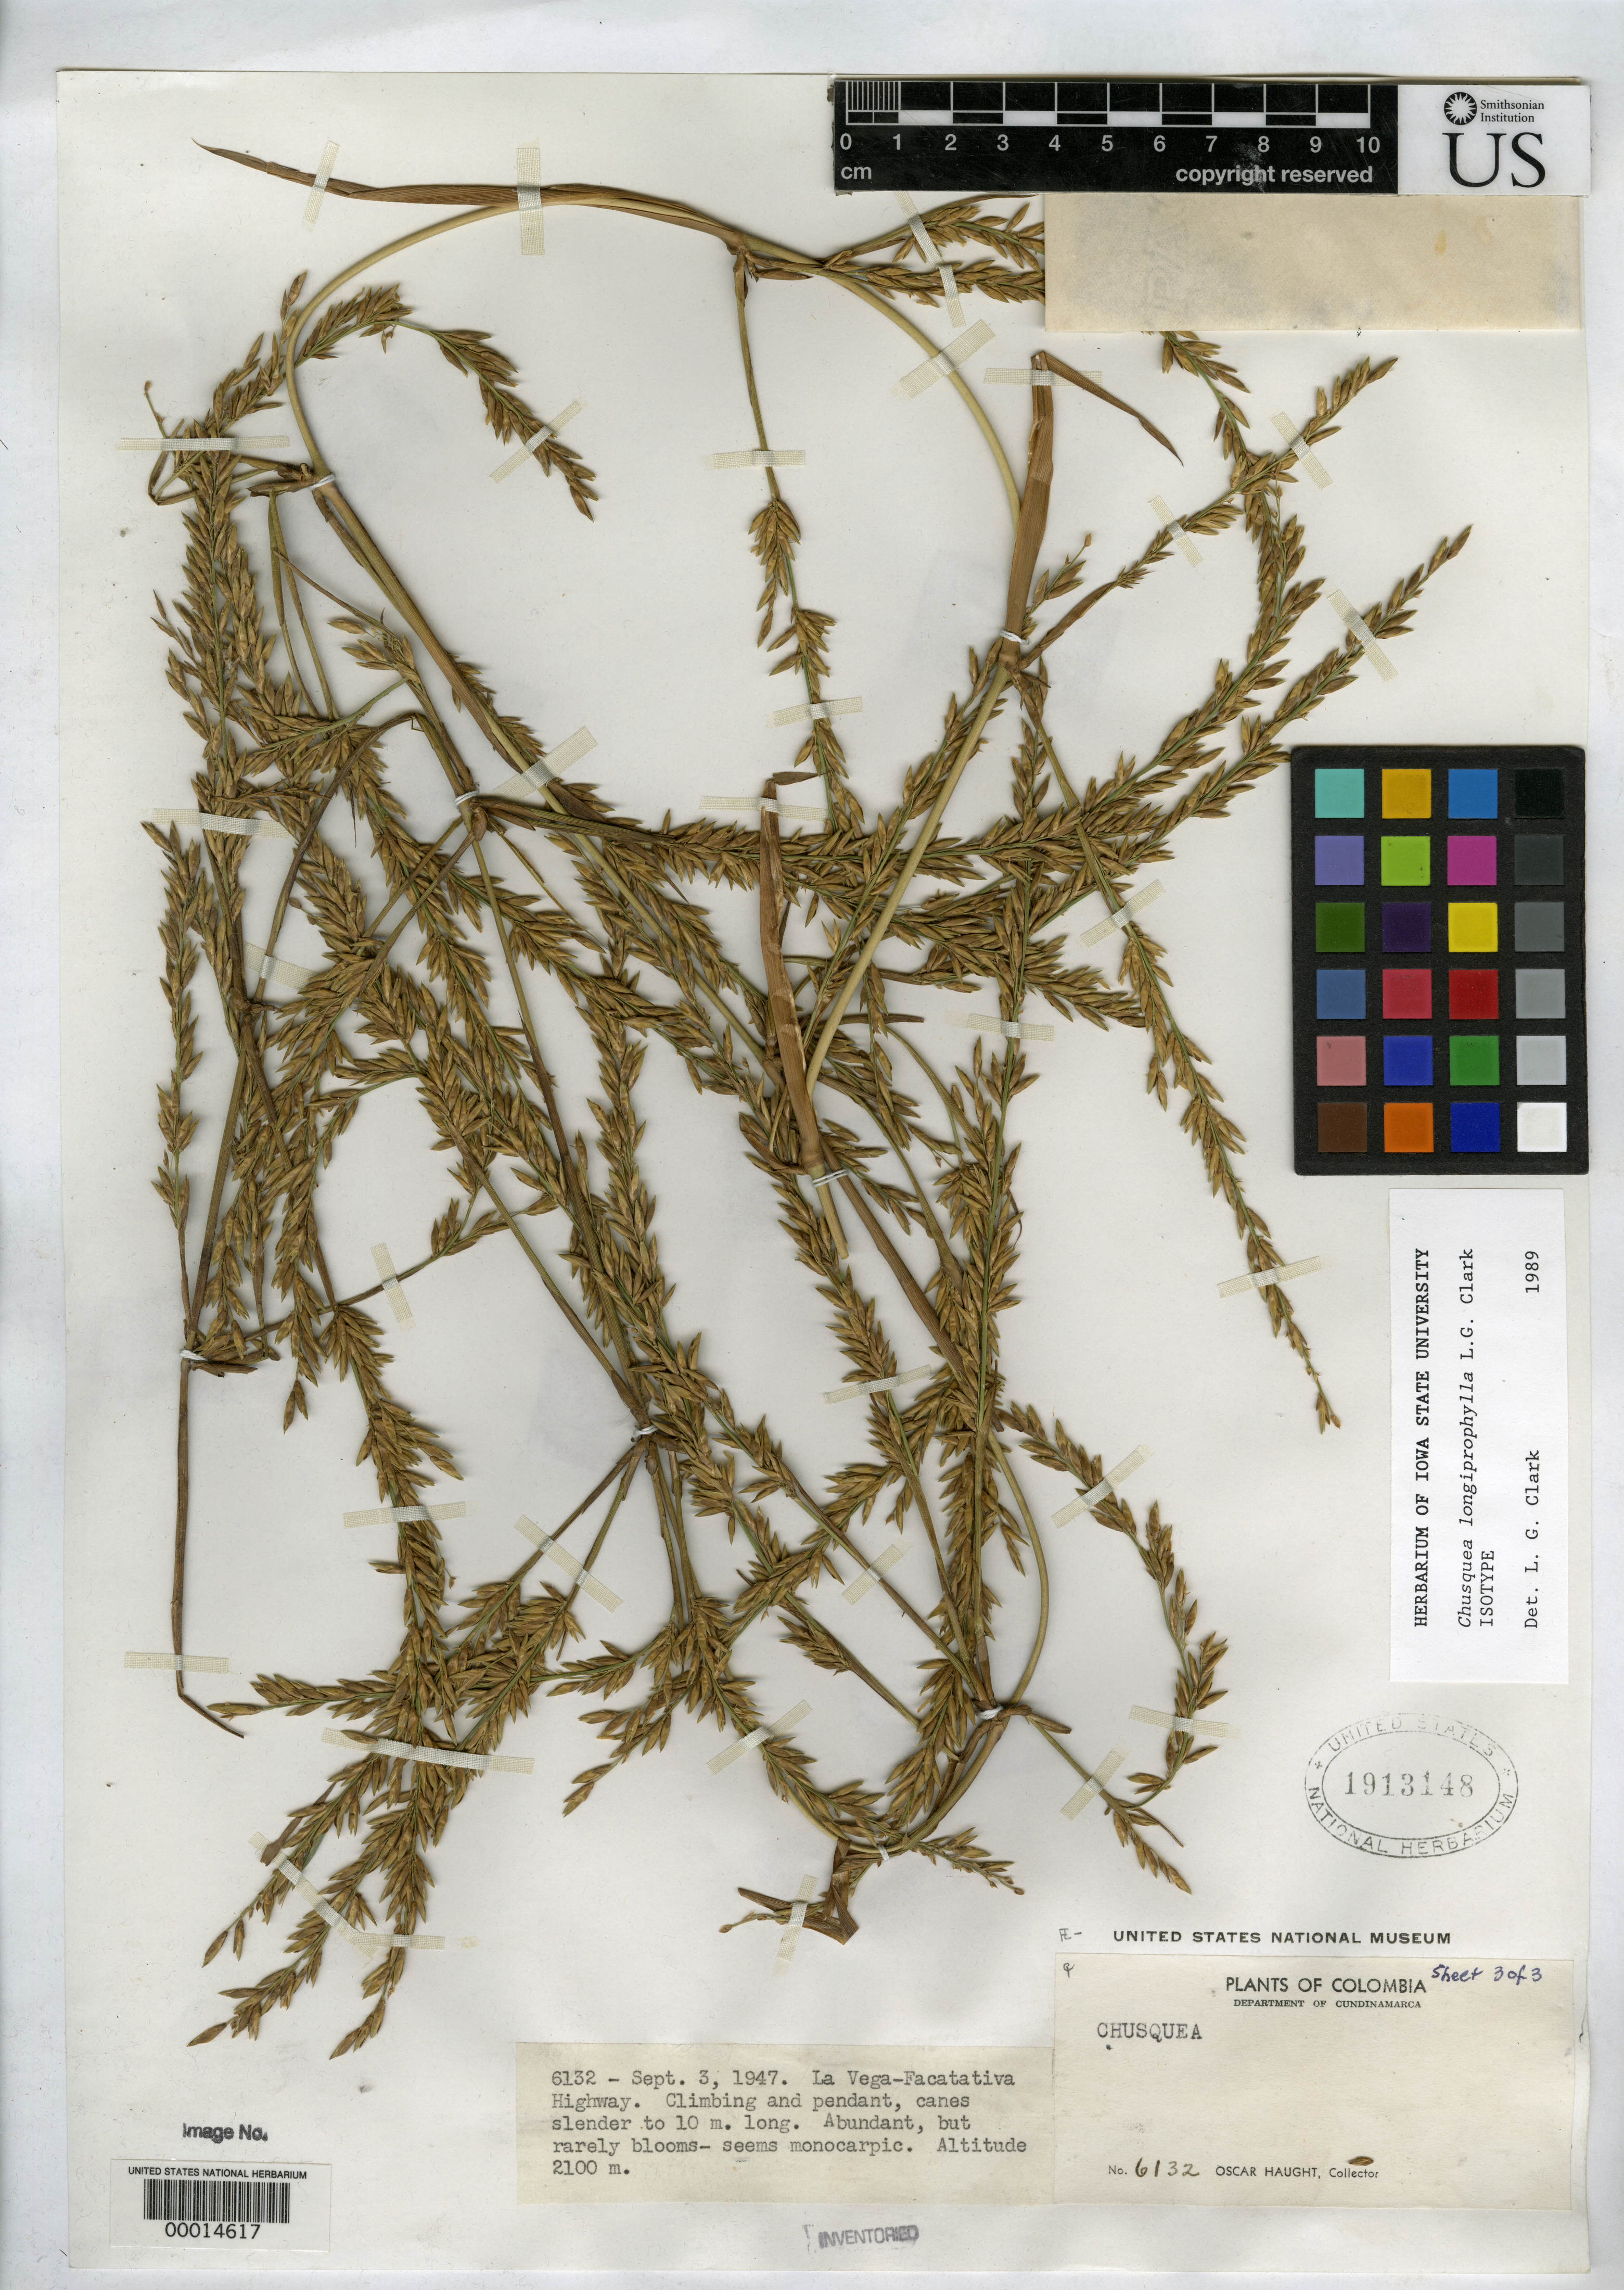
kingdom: Plantae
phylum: Tracheophyta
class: Liliopsida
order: Poales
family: Poaceae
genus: Chusquea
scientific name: Chusquea longiprophylla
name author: L.G. Clark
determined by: Clark, Lynn G., (ISC), Iowa State University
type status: Isotype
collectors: O. Haught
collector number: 6132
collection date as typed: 03 Sep 1947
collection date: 1947-09-03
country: Colombia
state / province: Cundinamarca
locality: La Vega-Facatativa Highway, Dept. Cundinamarca.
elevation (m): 2100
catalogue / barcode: US 1913148